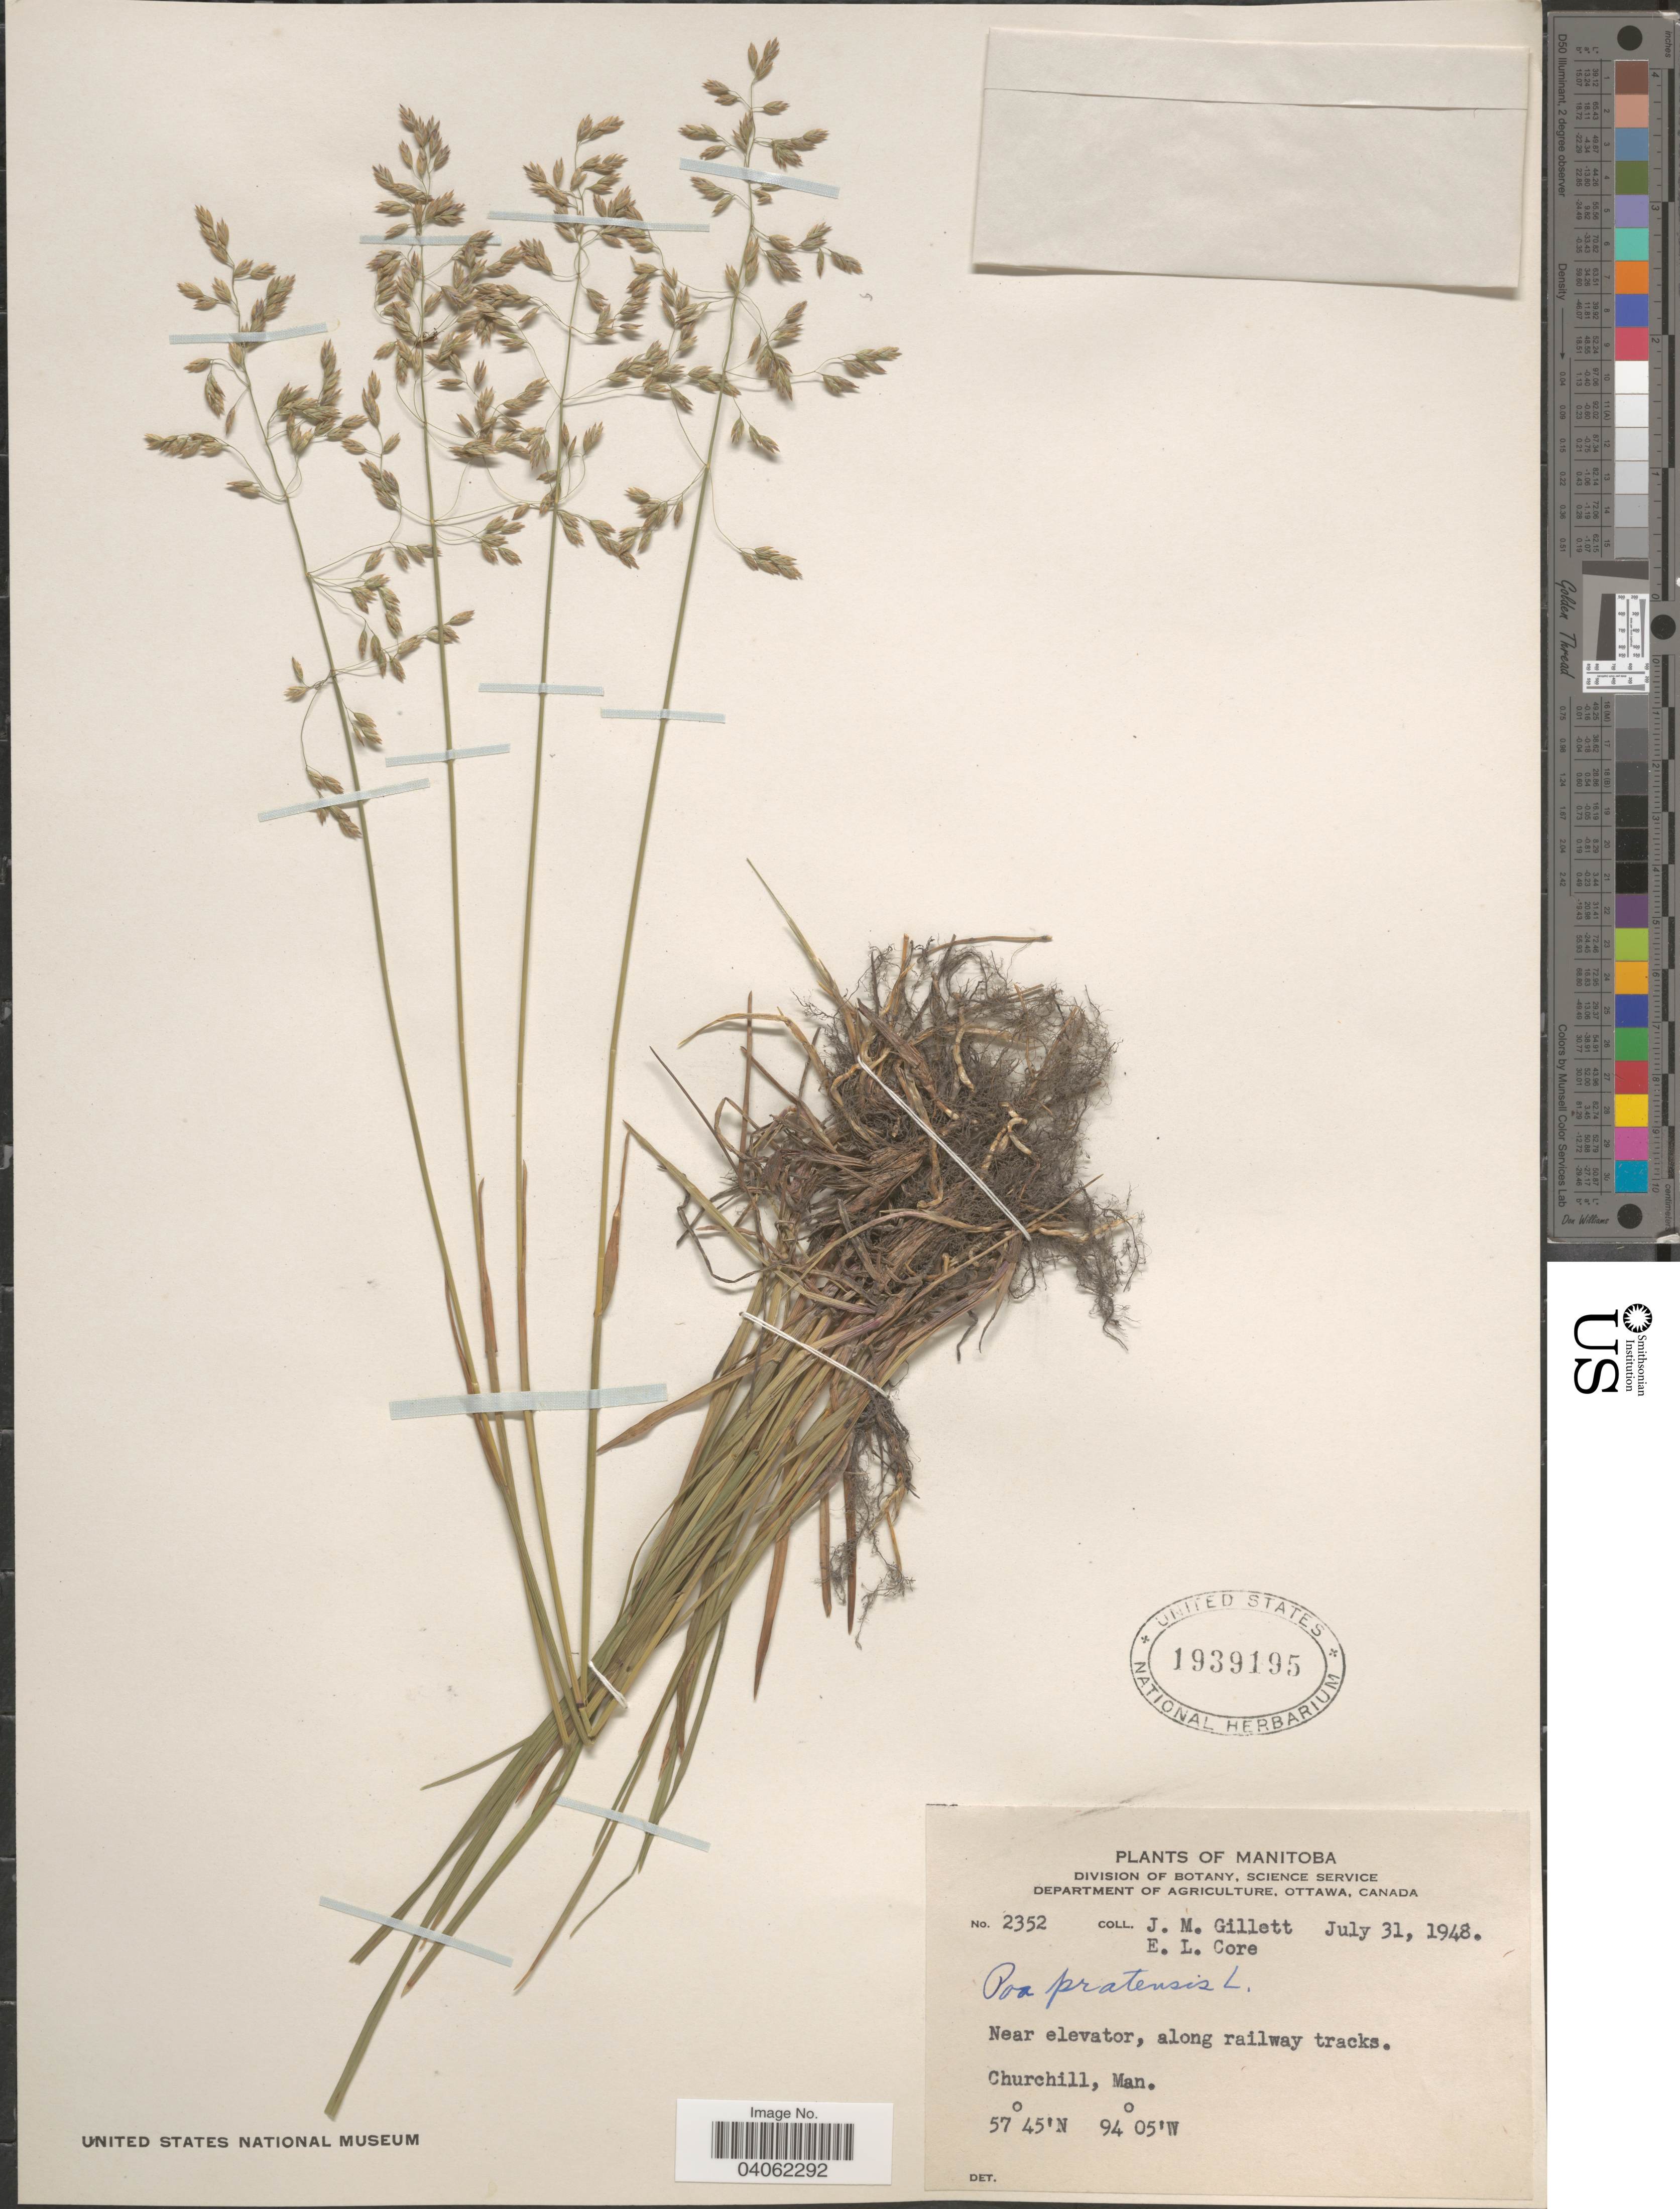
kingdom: Plantae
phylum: Tracheophyta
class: Liliopsida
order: Poales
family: Poaceae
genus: Poa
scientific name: Poa pratensis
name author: L.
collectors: J. M. Gillett & E. Core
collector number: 2352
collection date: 1948-07-31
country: Canada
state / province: Manitoba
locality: Near elevator, along railway tracks. Churchill.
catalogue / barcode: US 1939195